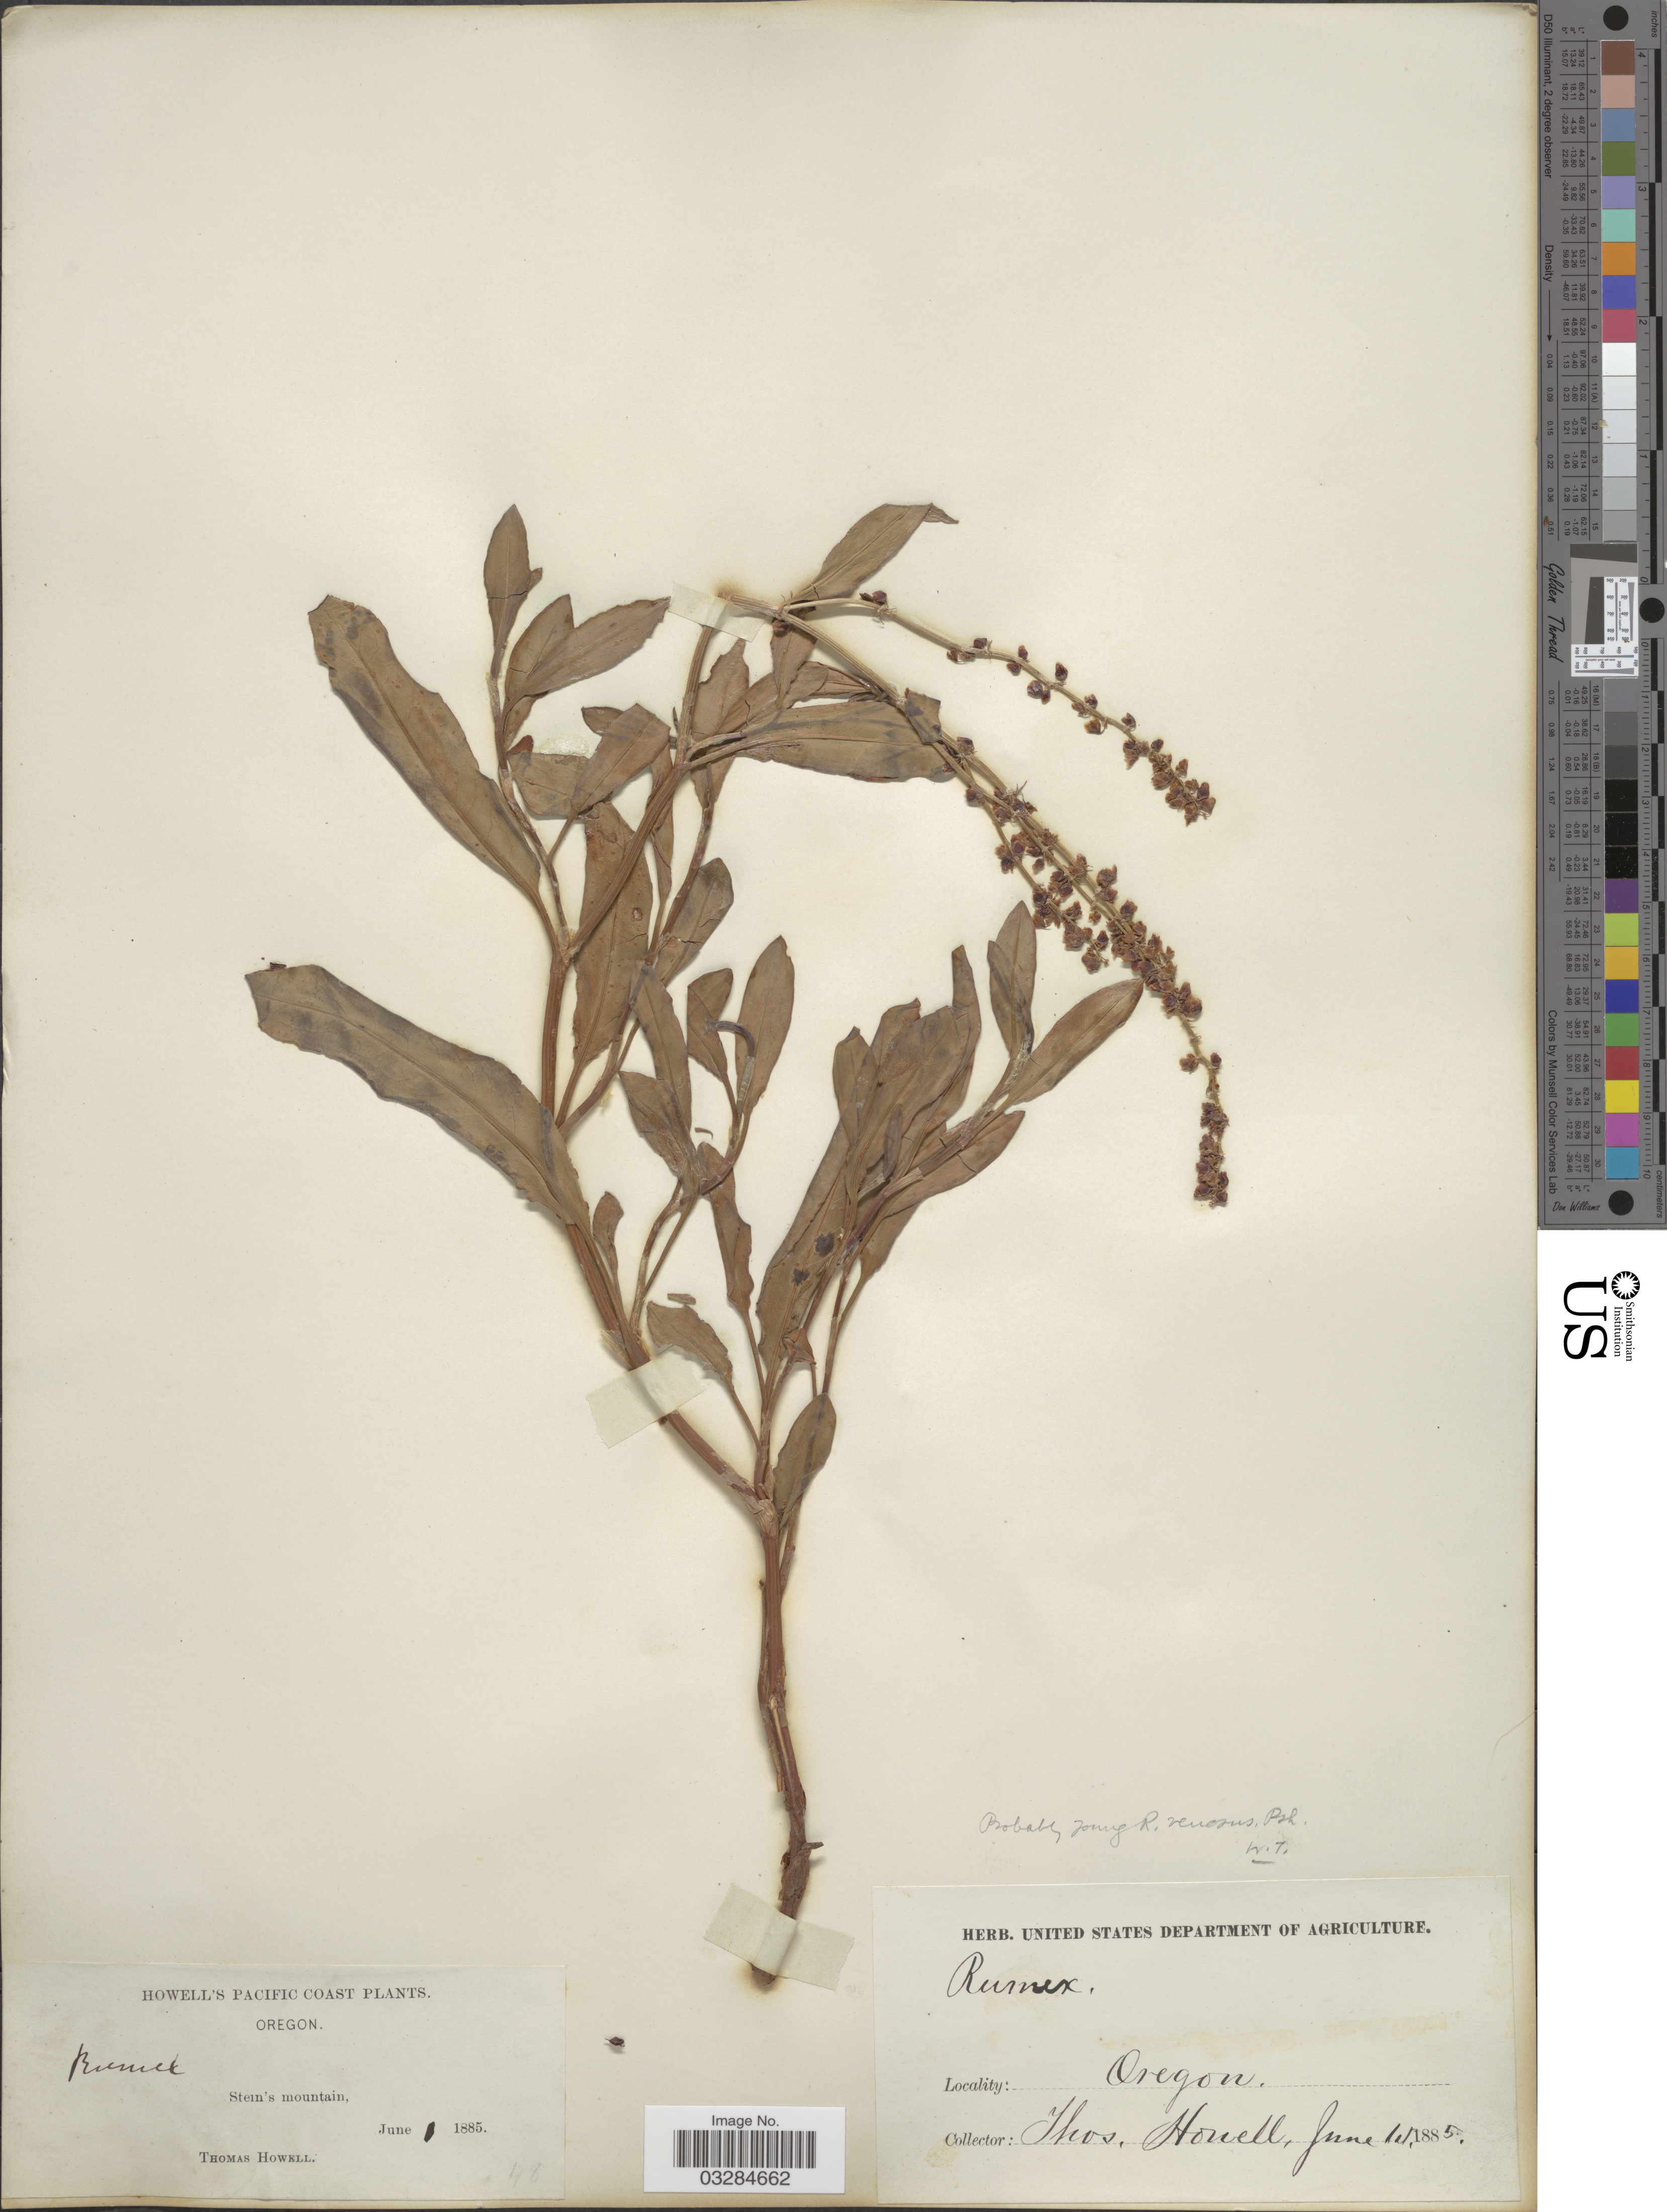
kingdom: Plantae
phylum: Tracheophyta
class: Magnoliopsida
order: Caryophyllales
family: Polygonaceae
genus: Rumex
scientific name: Rumex salicifolius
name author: Weinm.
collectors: T. Howell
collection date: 1885-06-01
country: United States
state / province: Oregon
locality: Pacific Coast, Stein's mountain.